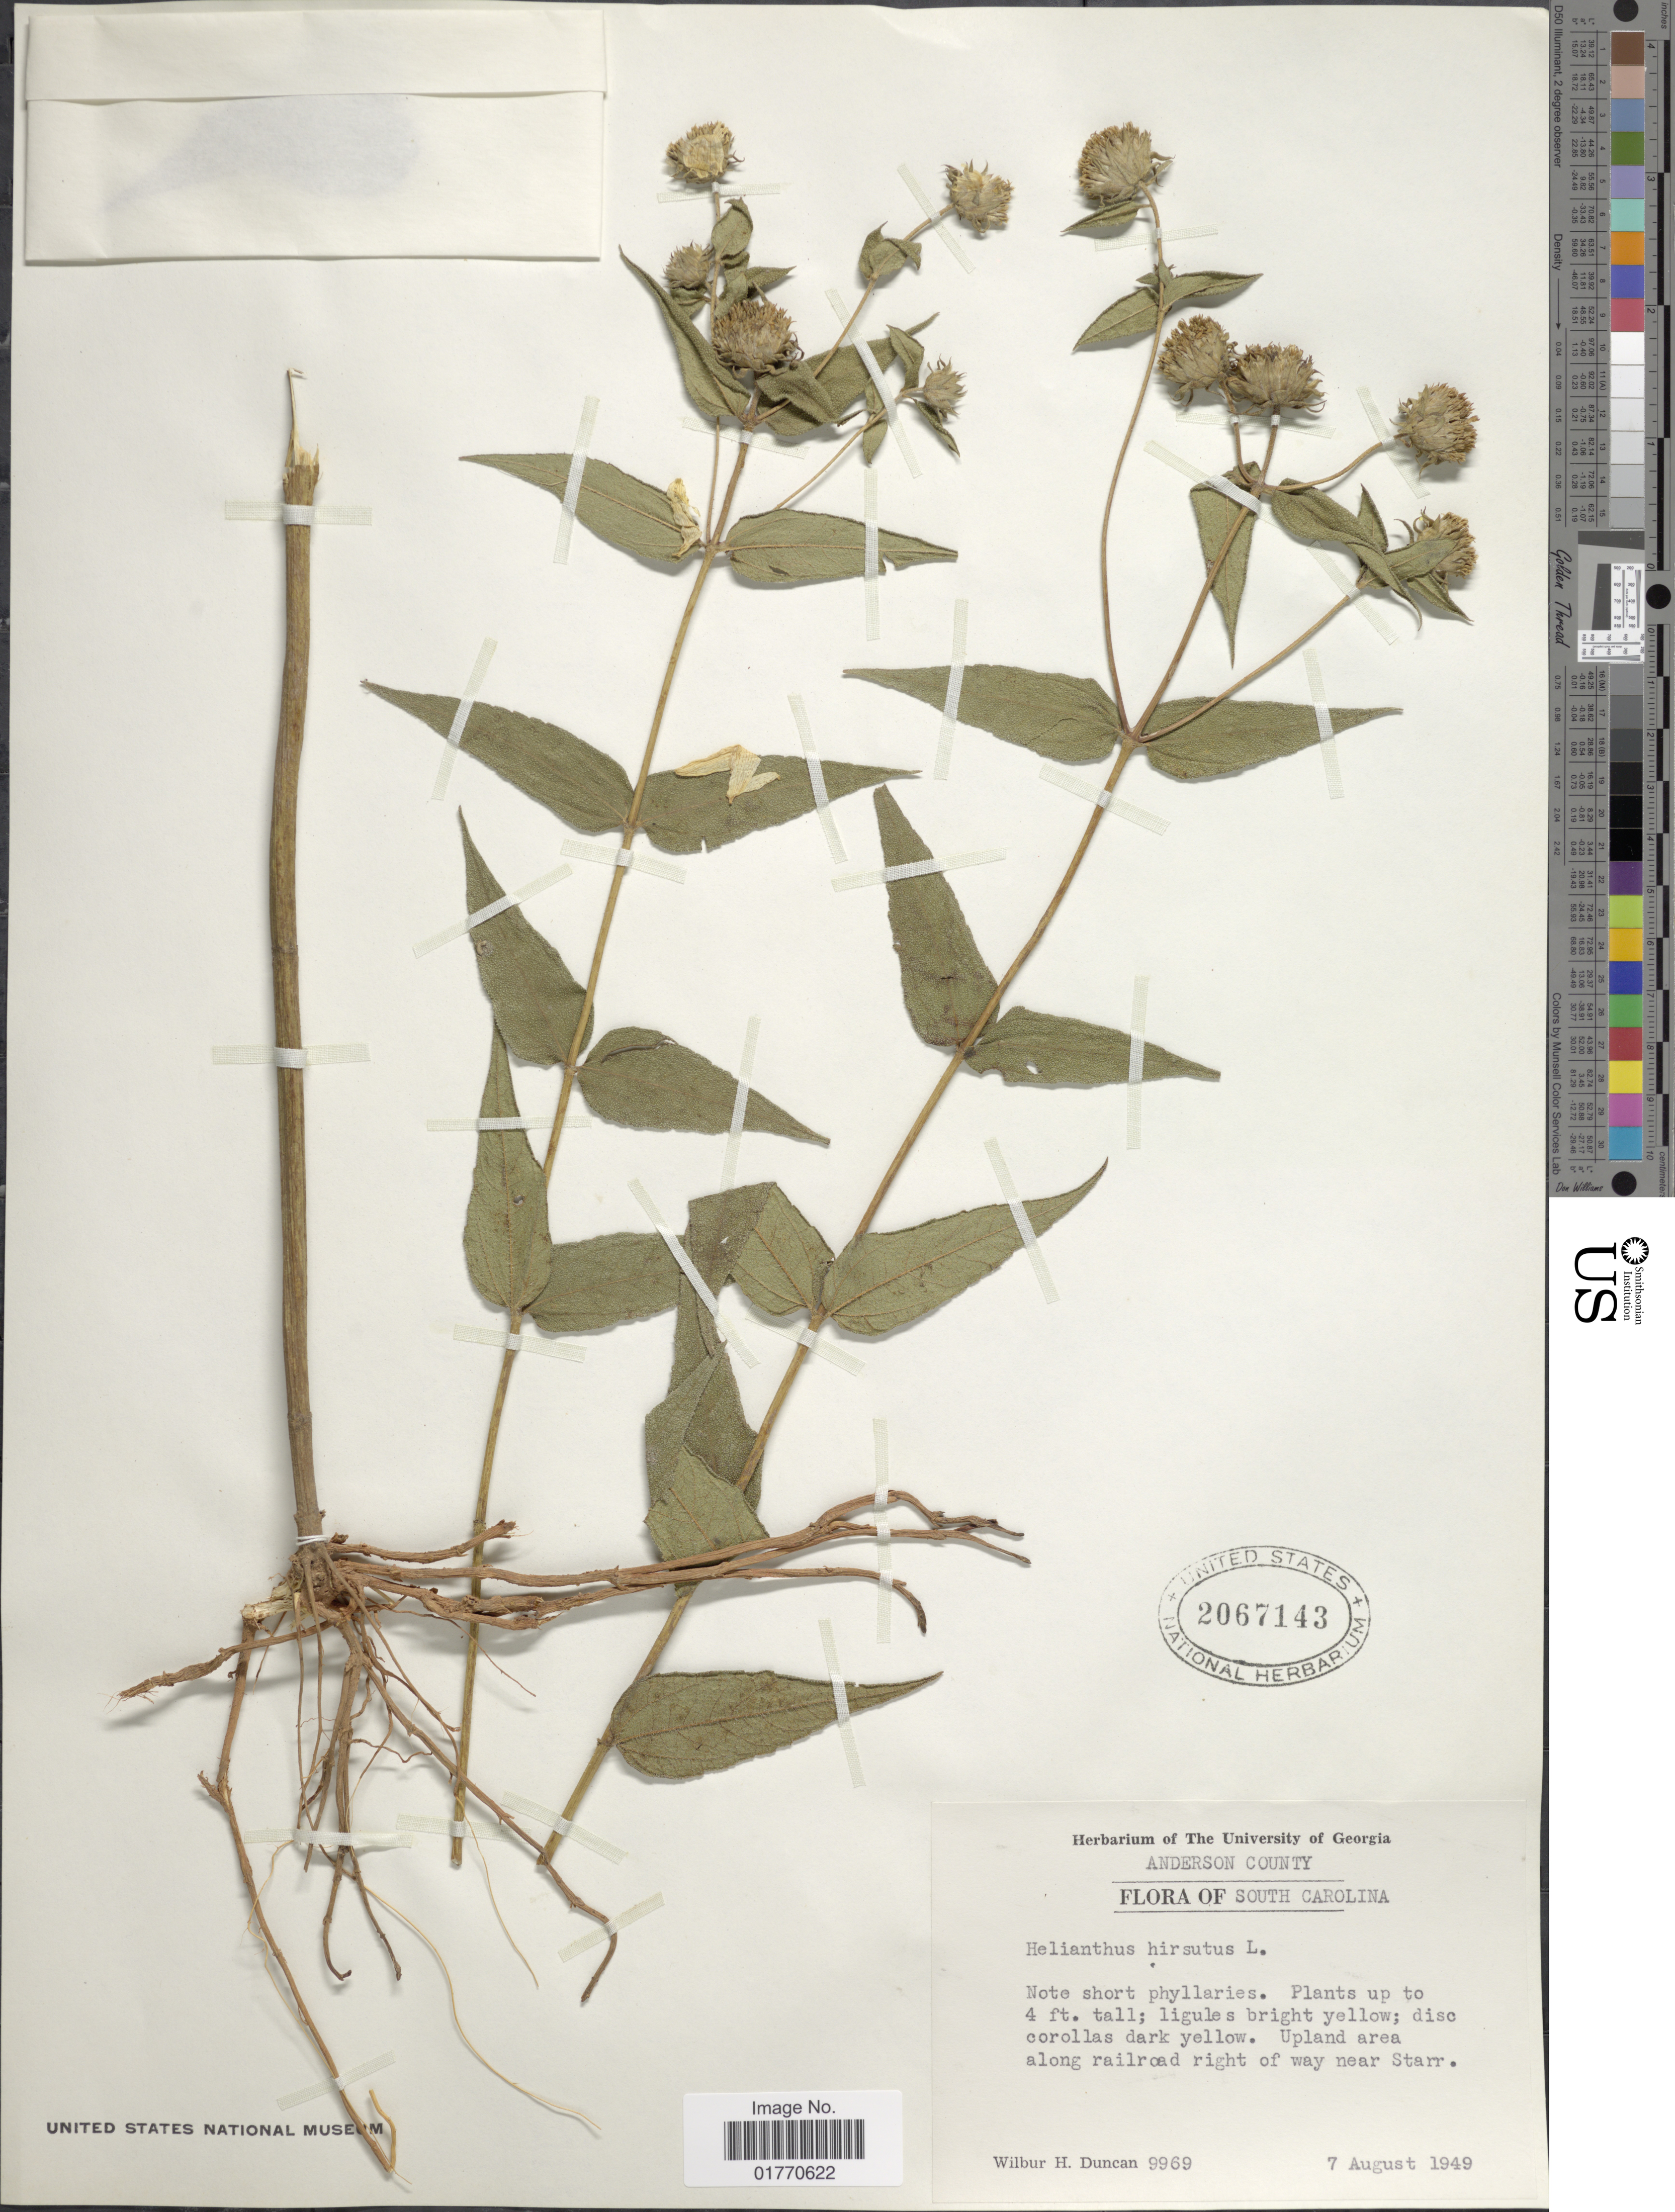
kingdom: Plantae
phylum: Tracheophyta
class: Magnoliopsida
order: Asterales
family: Asteraceae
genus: Helianthus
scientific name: Helianthus hirsutus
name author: Raf.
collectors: W. H. Duncan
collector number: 9969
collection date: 1949-08-07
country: United States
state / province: South Carolina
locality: Anderson County, upland area along railroad right of way near Starr.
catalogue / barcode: US 2067143